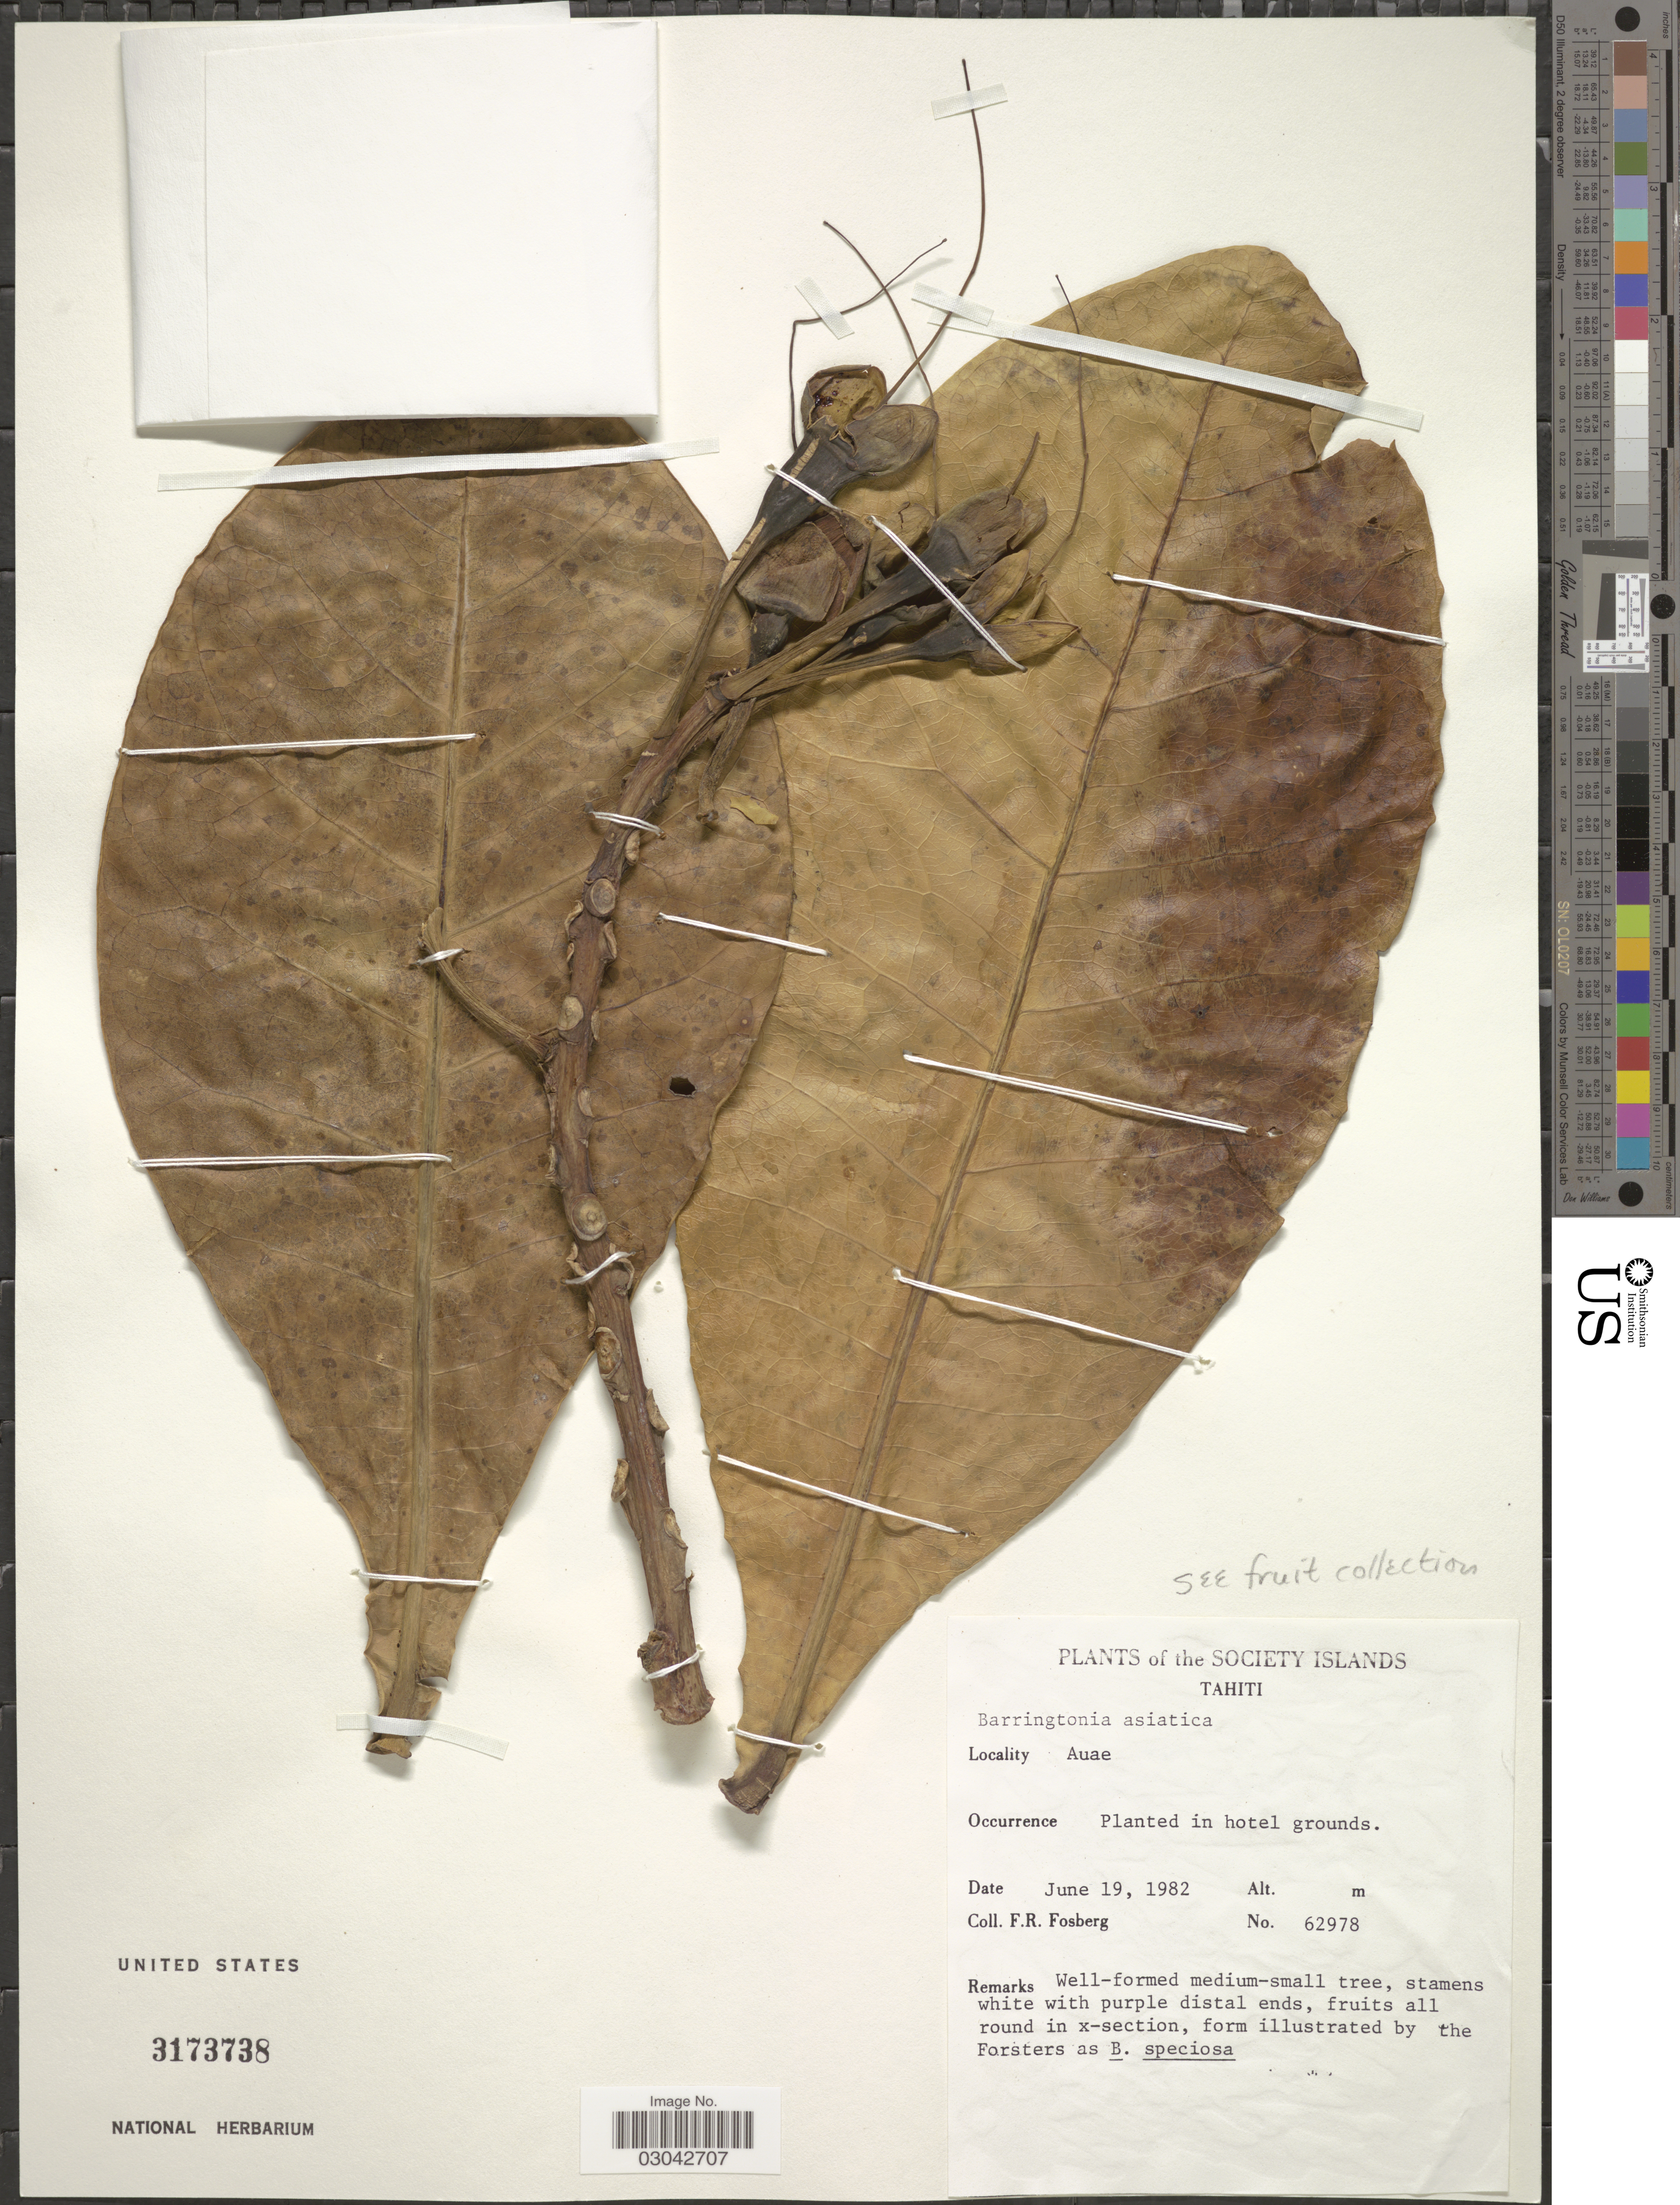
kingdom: Plantae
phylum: Tracheophyta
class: Magnoliopsida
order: Ericales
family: Lecythidaceae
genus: Barringtonia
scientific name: Barringtonia asiatica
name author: (L.) Kurz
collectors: F. R. Fosberg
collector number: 62978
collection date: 1982-06-19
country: French Polynesia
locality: Society Islands. Tahiti. Auae. In hotel grounds.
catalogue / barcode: US 3173738